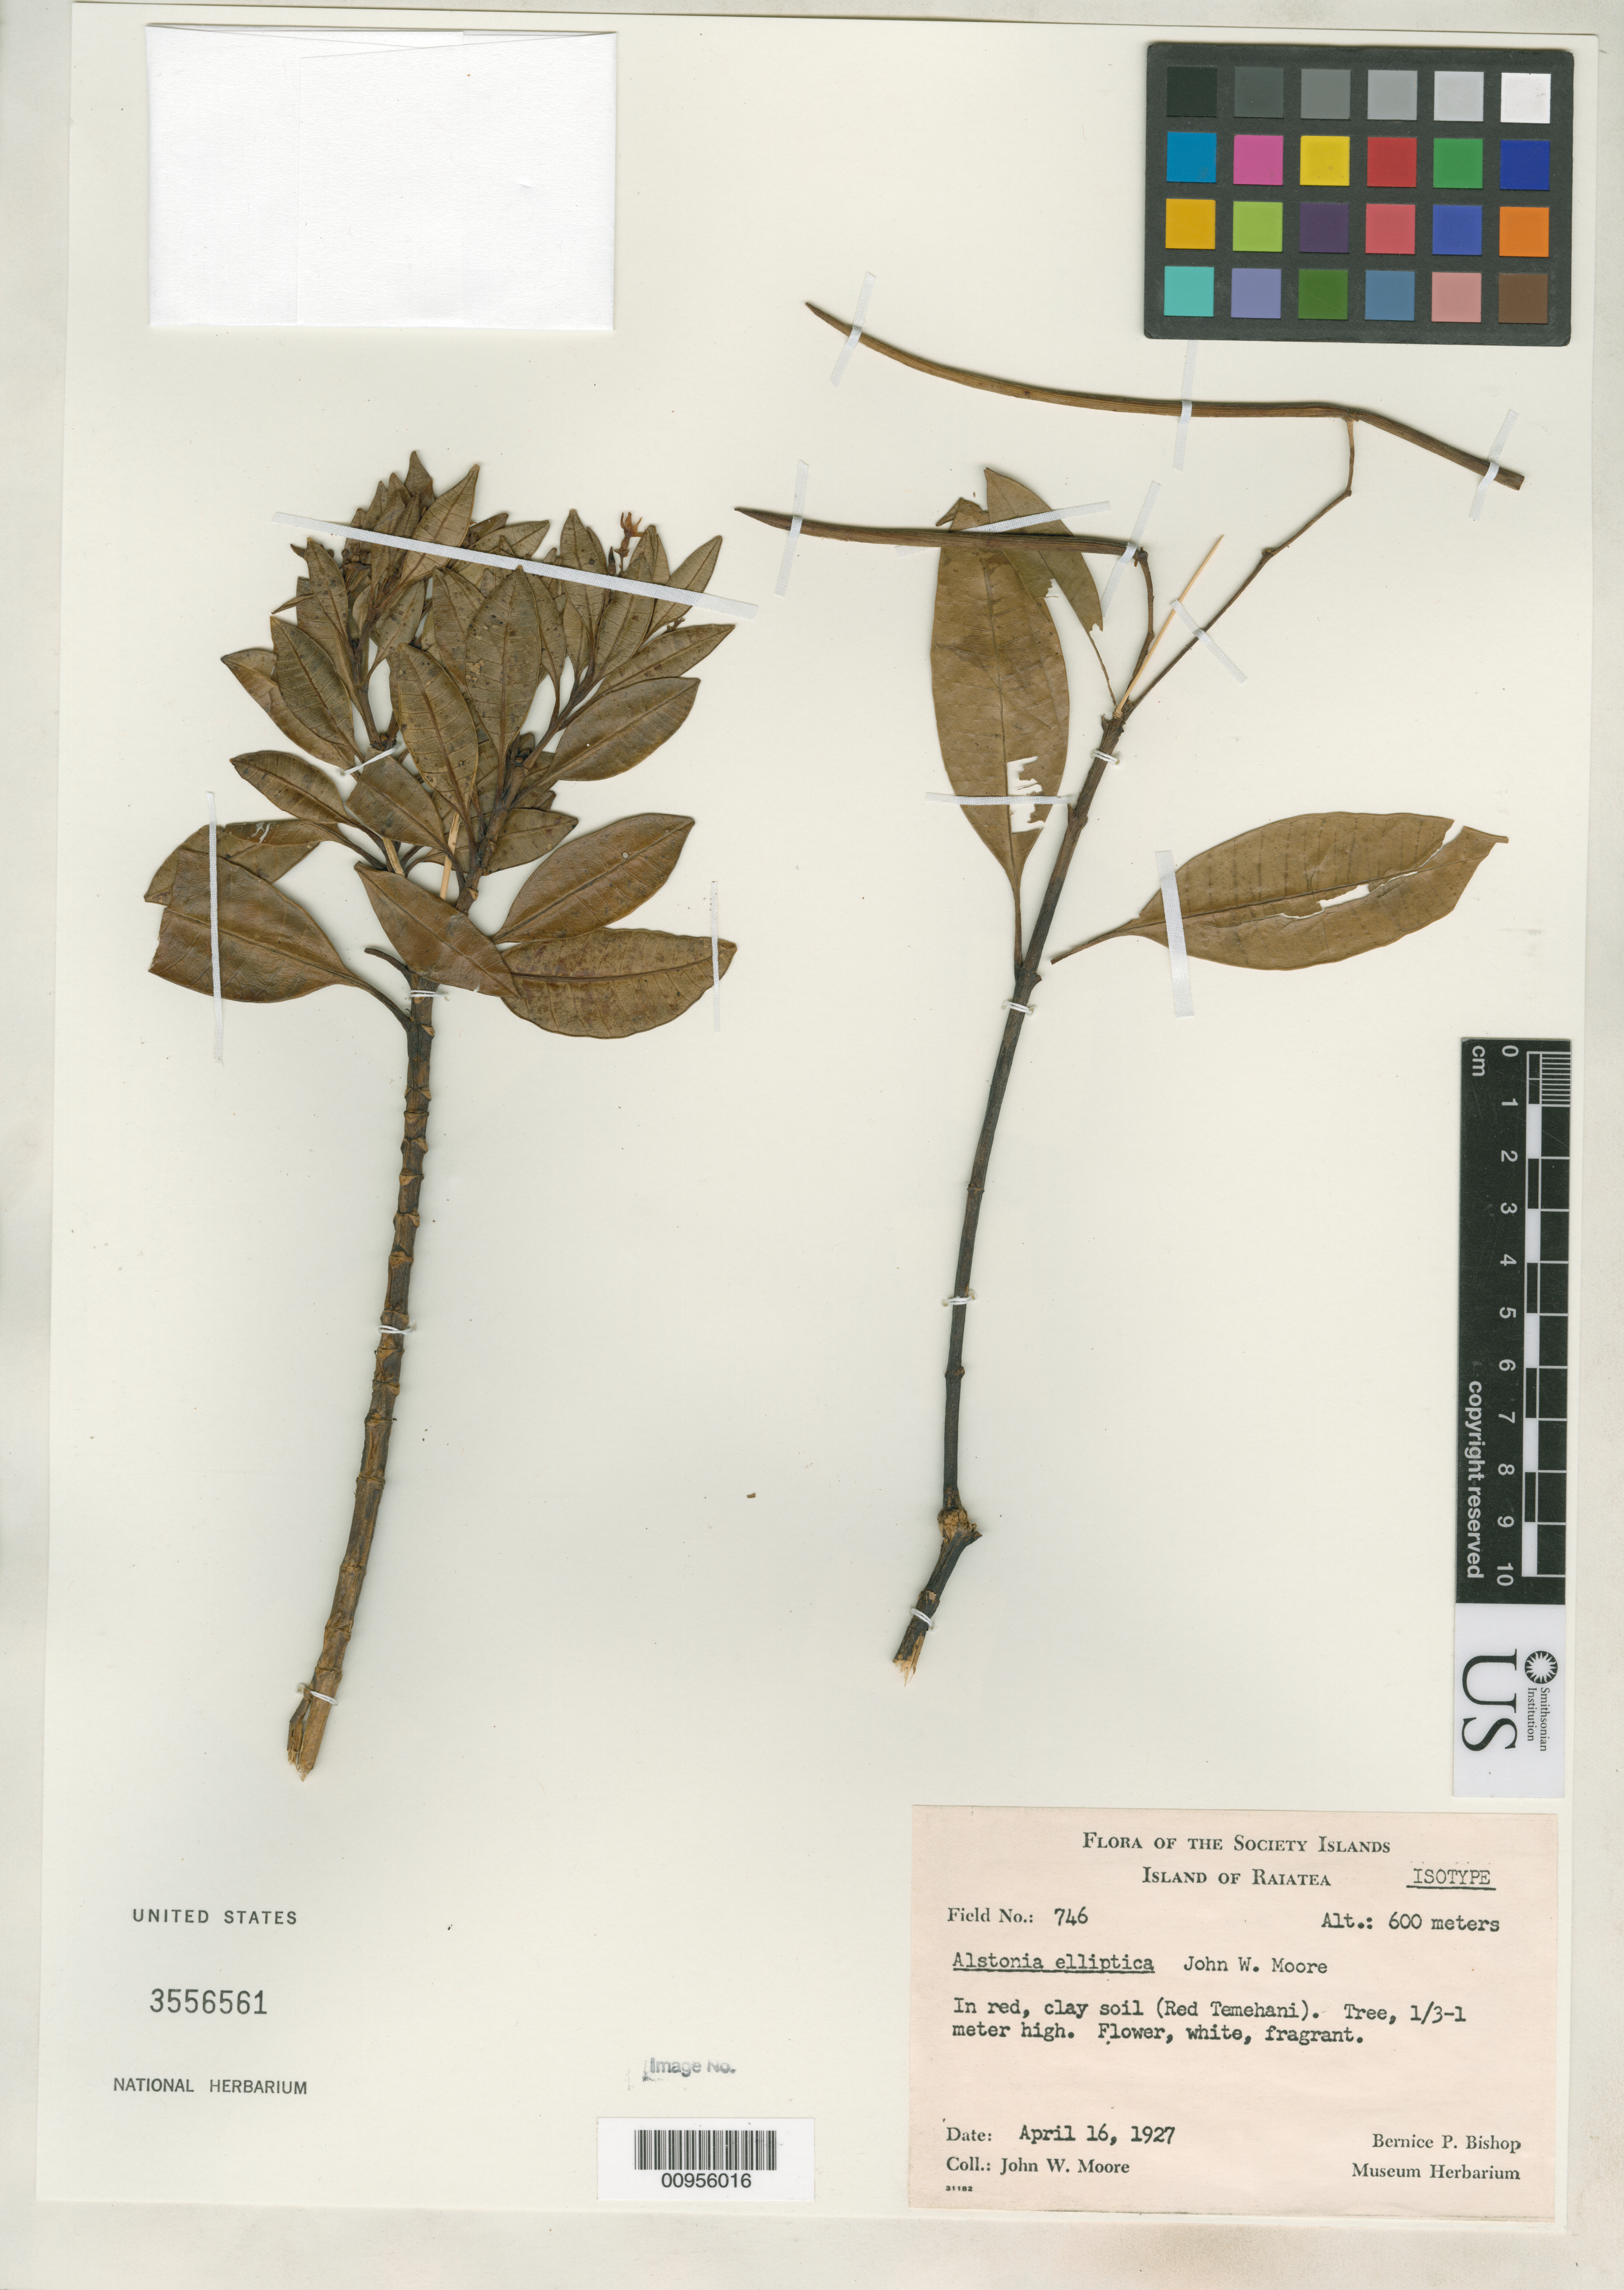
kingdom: Plantae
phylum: Tracheophyta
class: Magnoliopsida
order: Gentianales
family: Apocynaceae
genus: Alstonia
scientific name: Alstonia elliptica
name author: J.W. Moore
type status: Isotype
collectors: J. W. Moore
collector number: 746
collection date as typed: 16 Apr 1927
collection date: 1927-04-16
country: French Polynesia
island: Raiatea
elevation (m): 600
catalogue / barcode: US 3556561